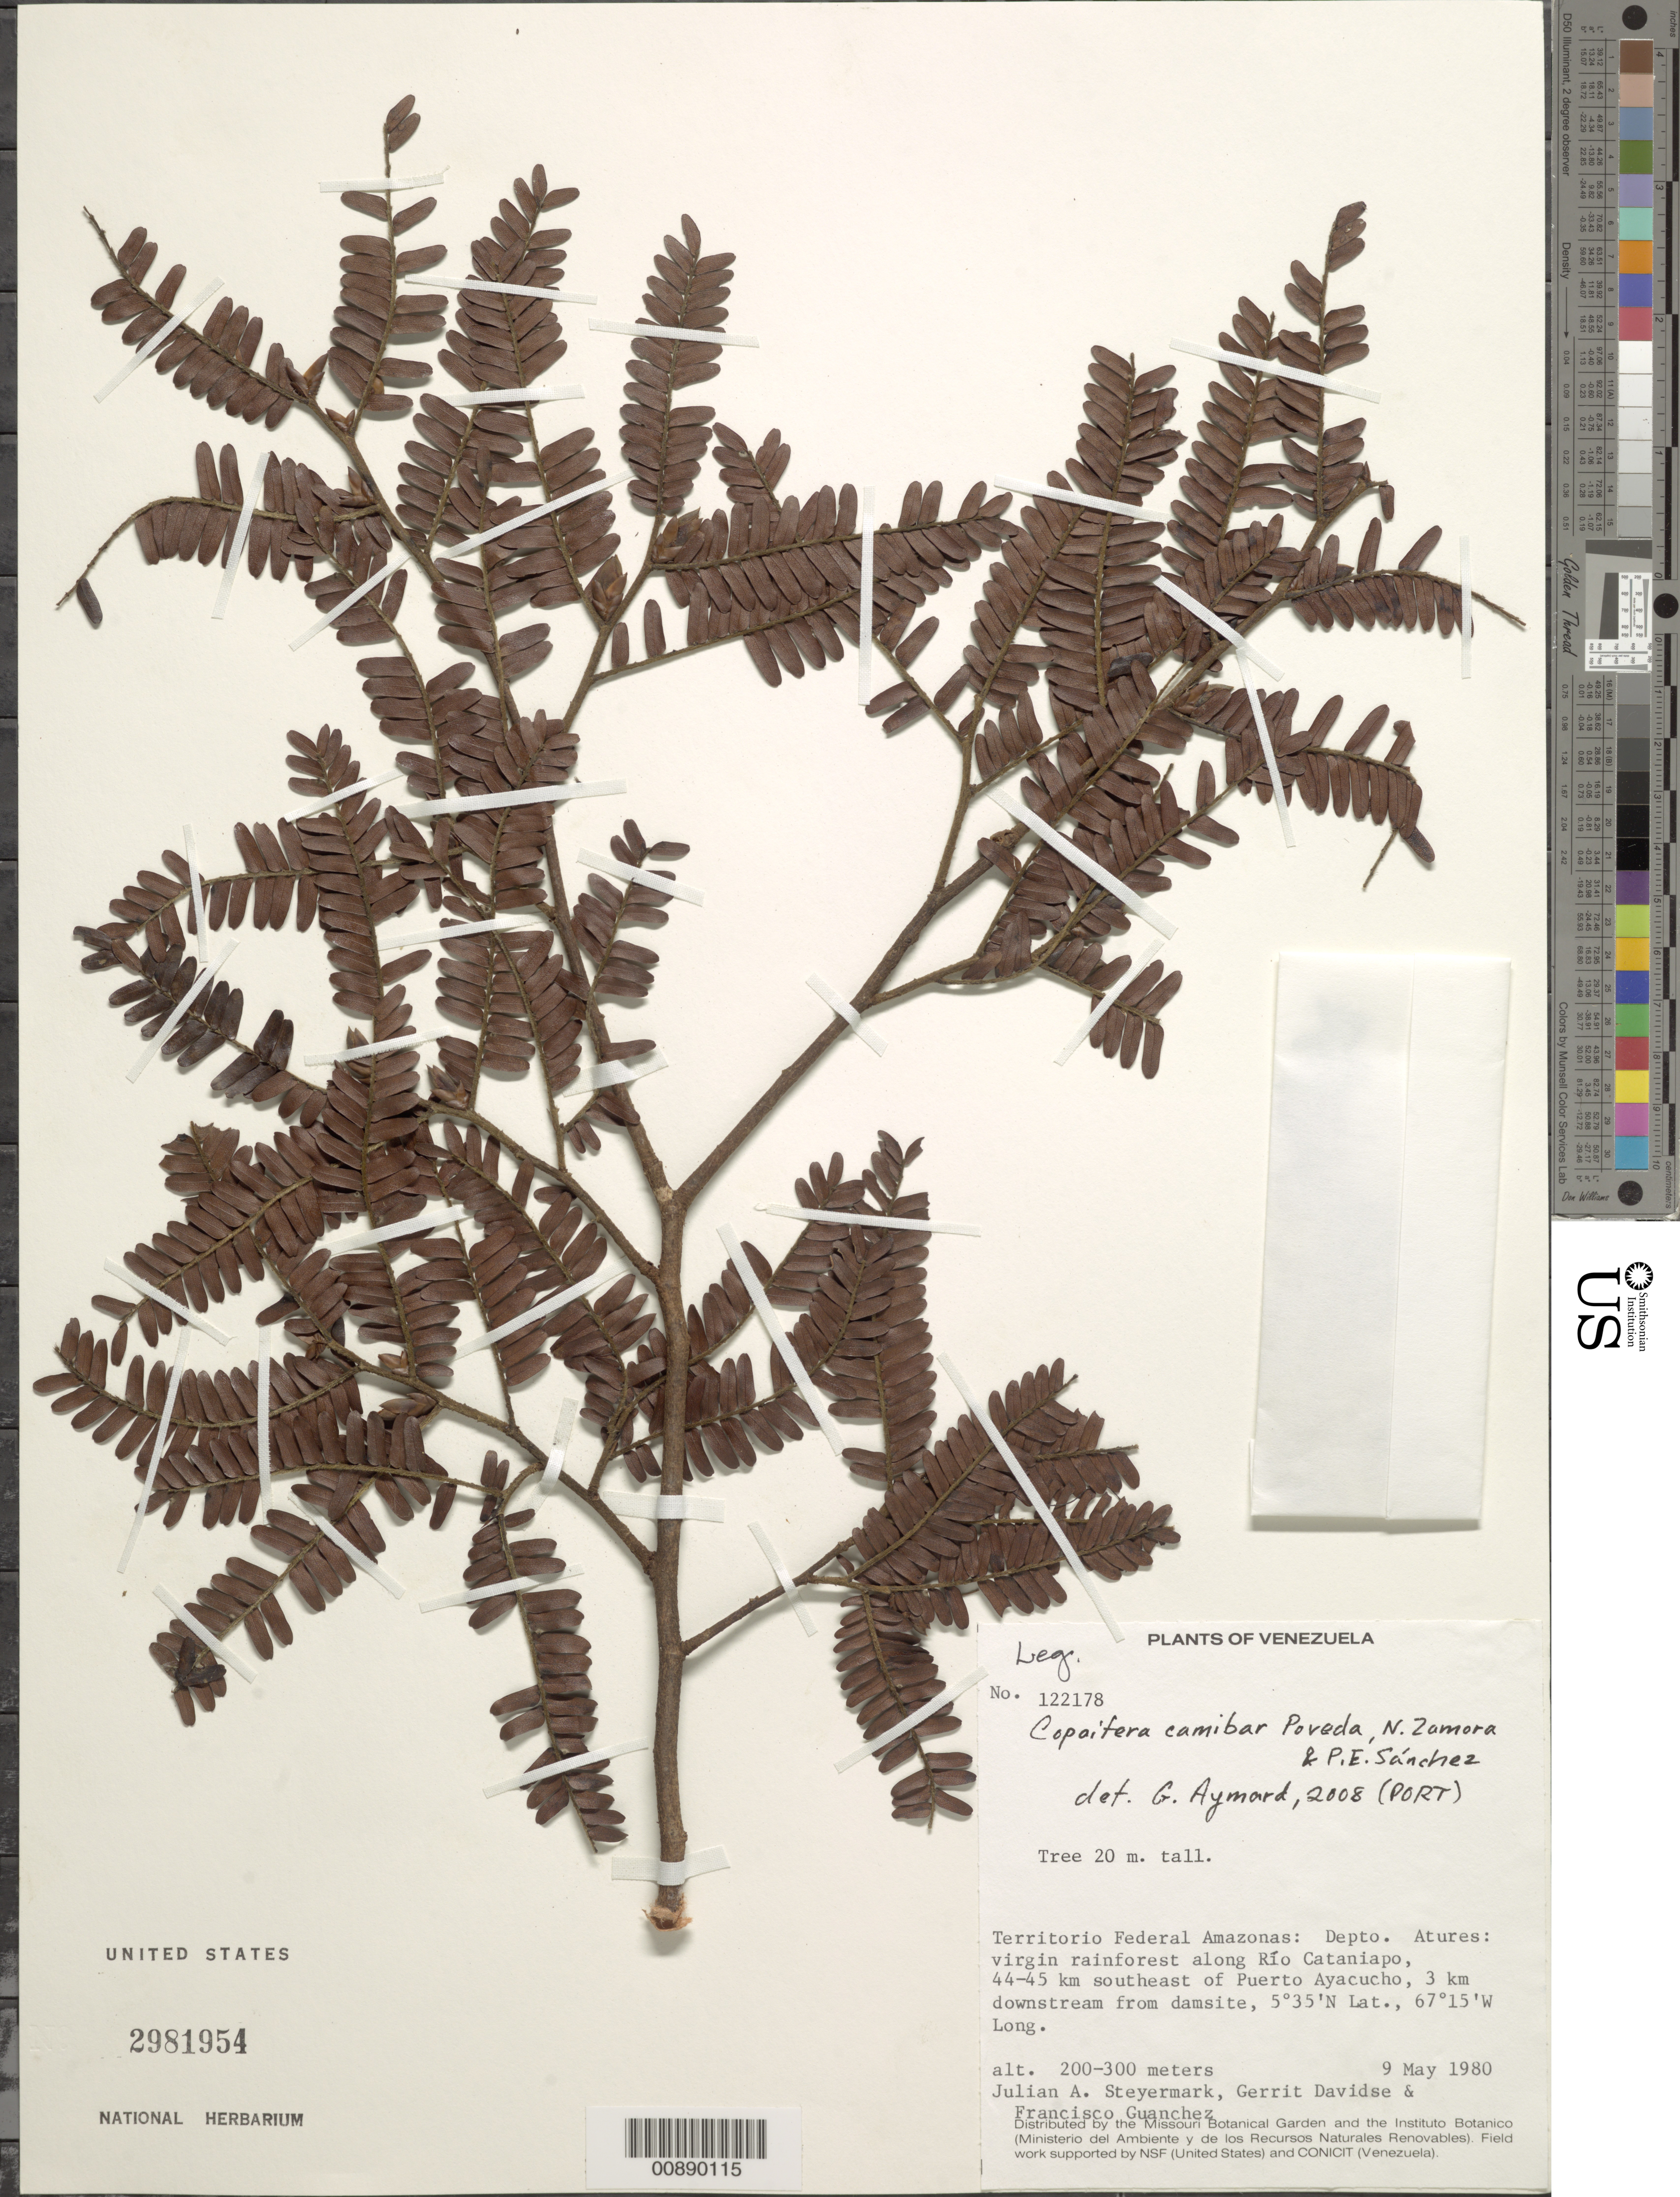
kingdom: Plantae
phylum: Tracheophyta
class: Magnoliopsida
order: Fabales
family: Fabaceae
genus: Copaifera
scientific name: Copaifera camibar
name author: Poveda et al.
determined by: Aymard C., G. A., (PORT), Univ. Nac. Exp. de los Llanos Ezequiel Zamora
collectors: J. Steyermark, G. Davidse & F. Guánchez M.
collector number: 122178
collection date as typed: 9-May-80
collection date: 1980-05-09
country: Venezuela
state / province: Amazonas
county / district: Atures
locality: Río Cataniapo, 44-45 km SE Puerto Ayacucho, 3 km downstream from damsite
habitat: Virgin rainforest along river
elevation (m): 200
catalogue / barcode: US 2981954